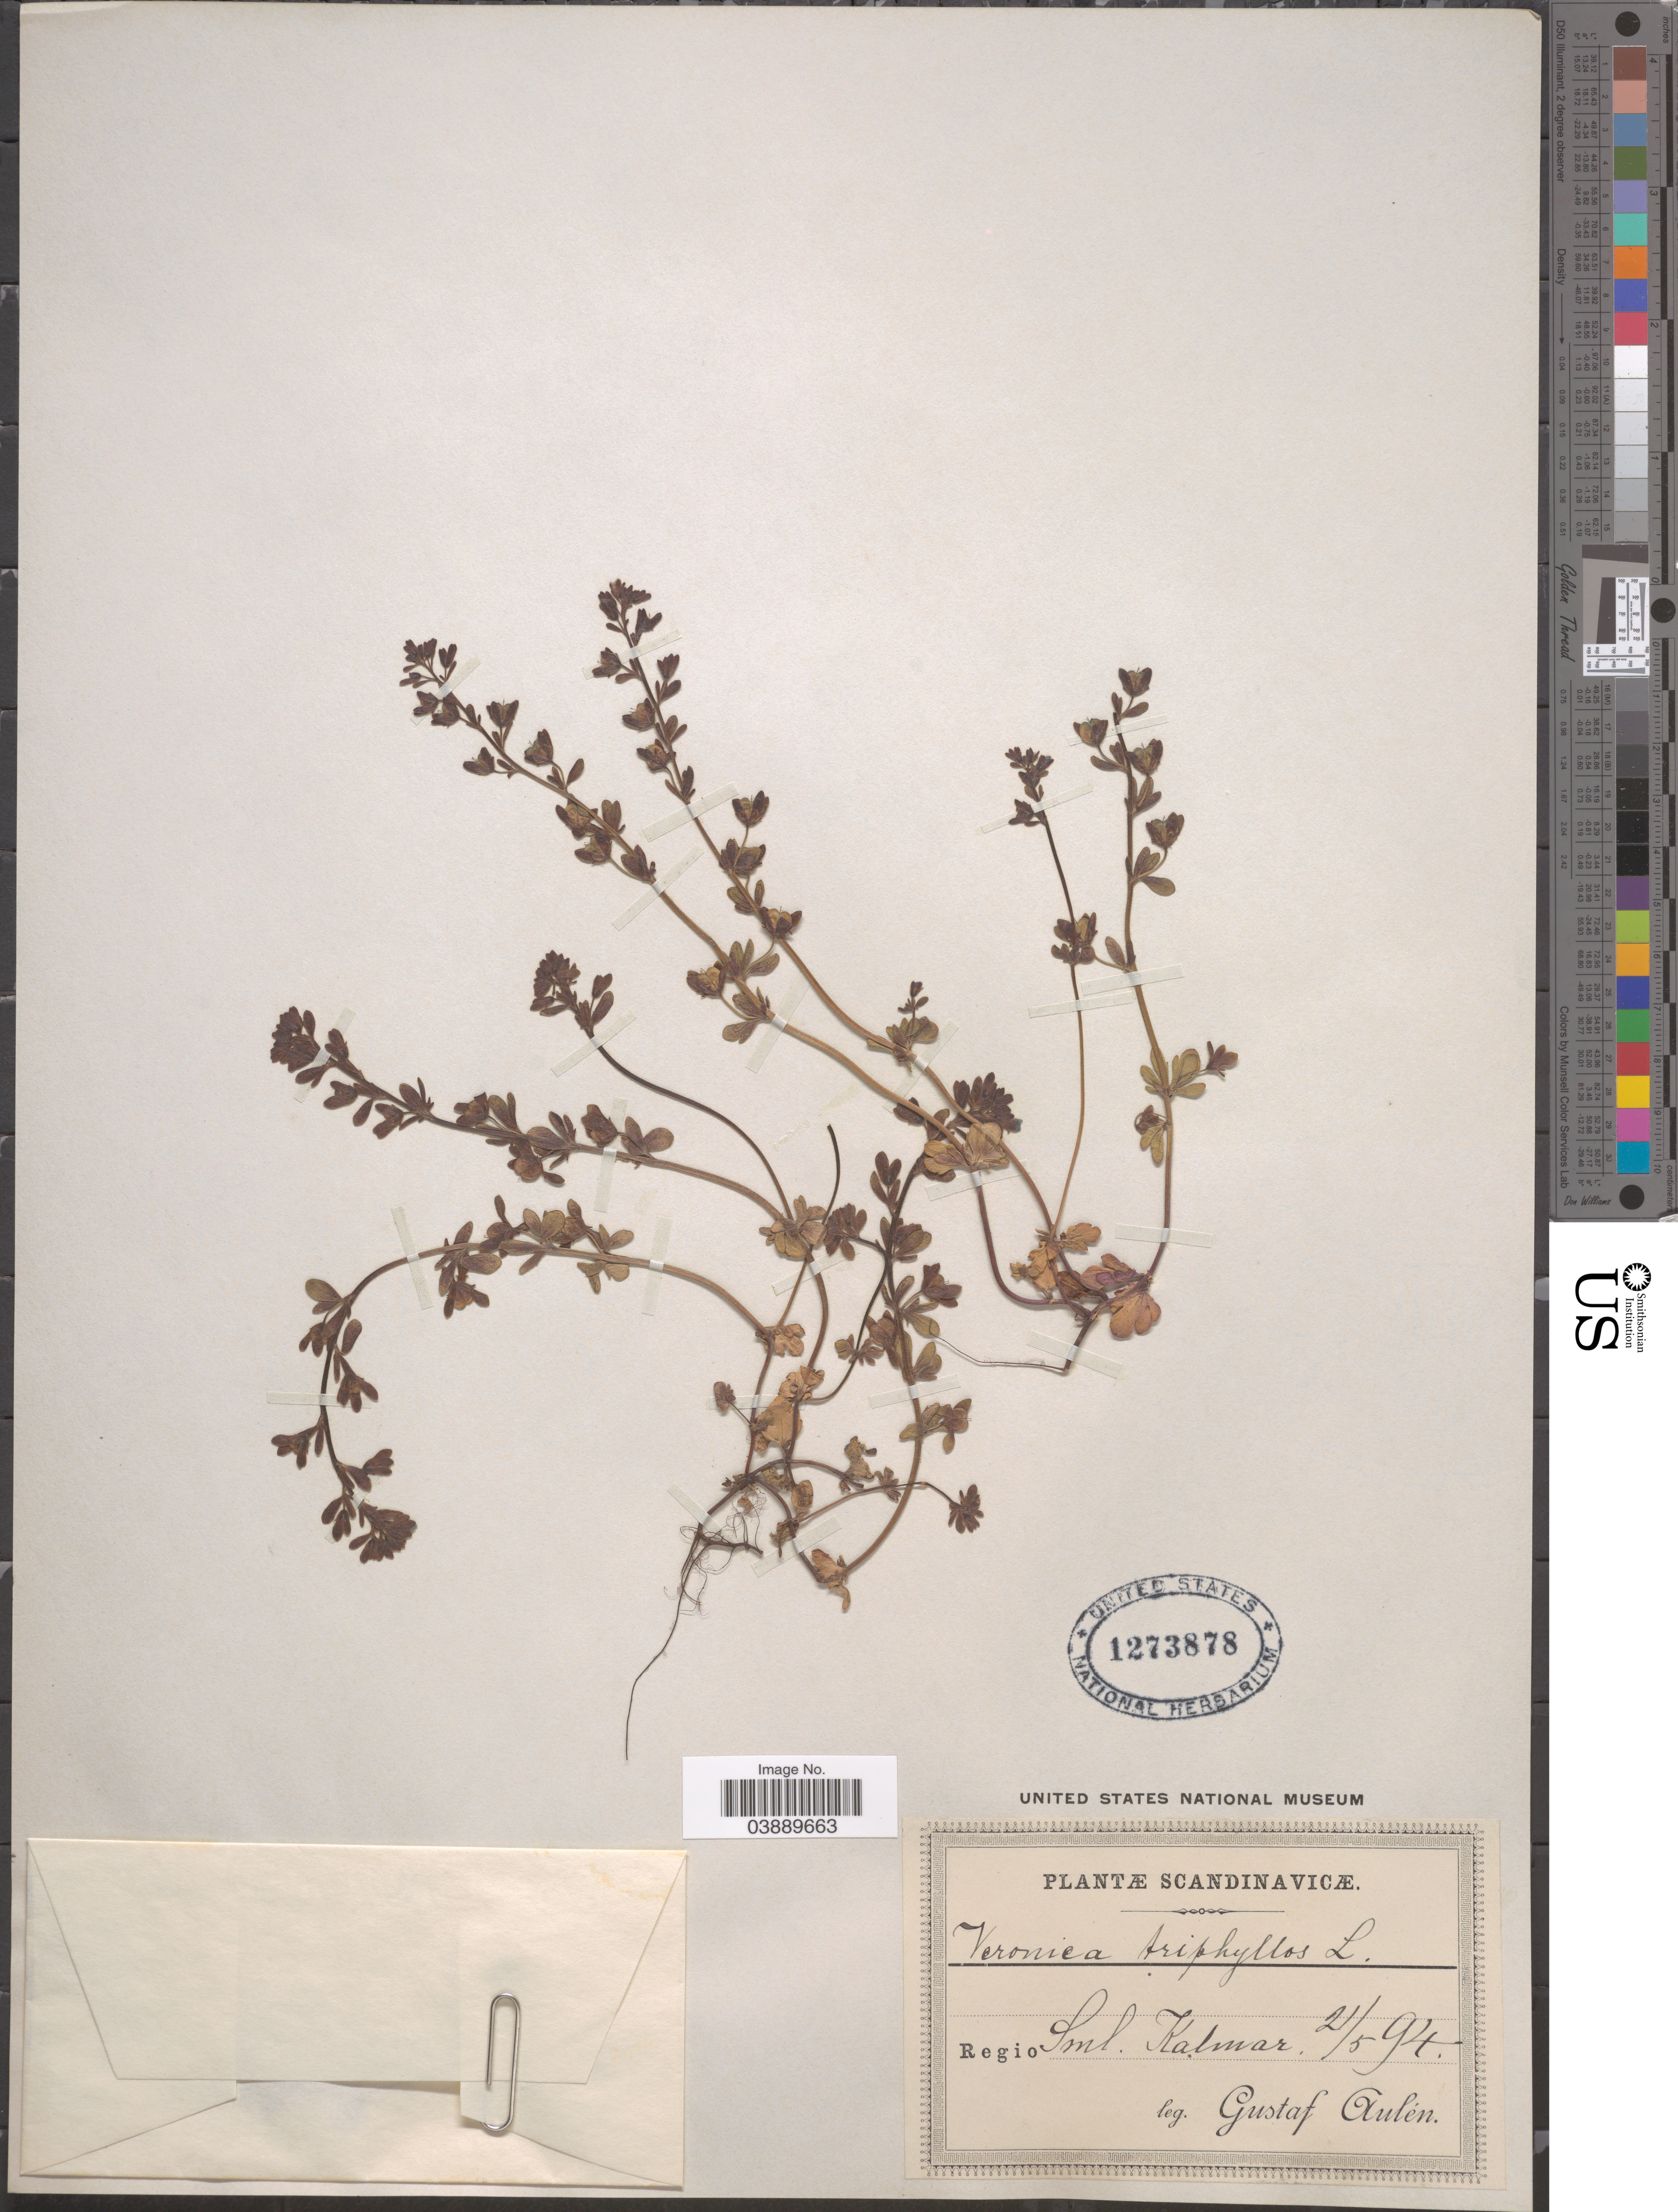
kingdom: Plantae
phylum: Tracheophyta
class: Magnoliopsida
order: Lamiales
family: Plantaginaceae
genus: Veronica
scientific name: Veronica triphyllos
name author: L.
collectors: G. Aulén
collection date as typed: Transcribed d/m/y: 21/5/94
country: Sweden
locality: Scandinavicæ. Regio Sml. Kalmar.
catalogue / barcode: US 1273878